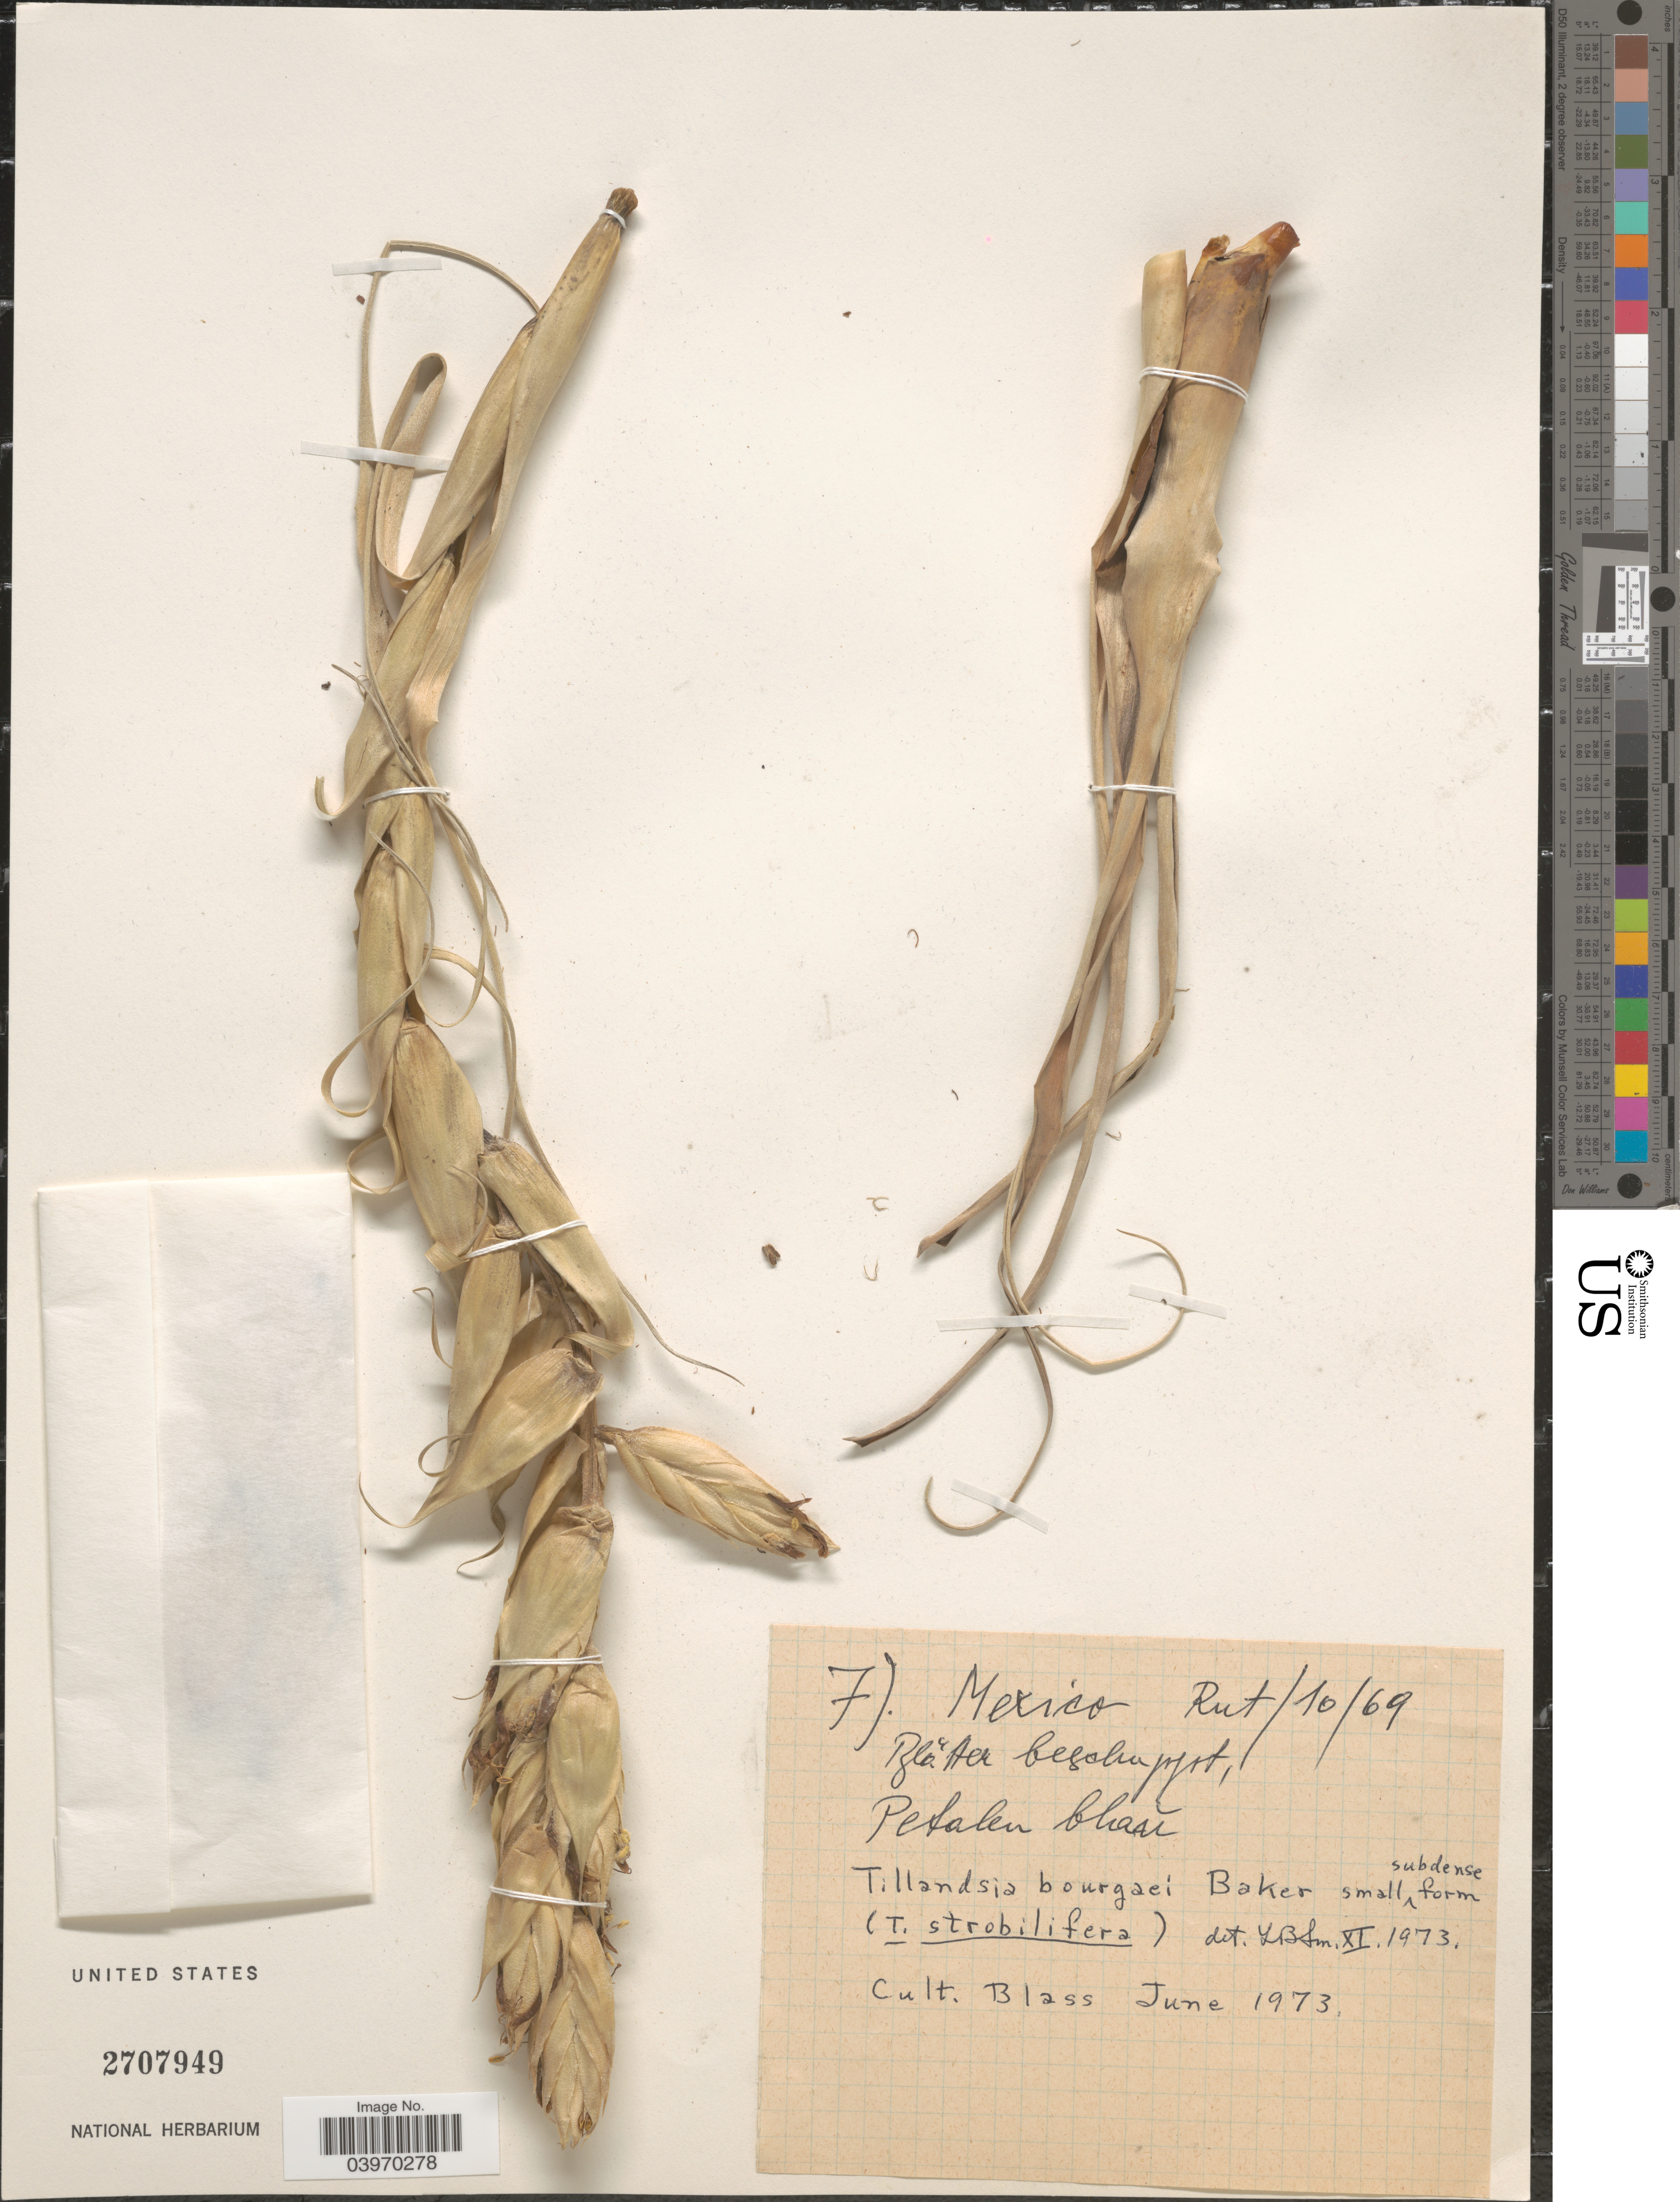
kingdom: Plantae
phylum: Tracheophyta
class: Liliopsida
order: Poales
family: Bromeliaceae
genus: Tillandsia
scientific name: Tillandsia bourgaei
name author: Baker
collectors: Blass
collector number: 7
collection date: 1973-06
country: Mexico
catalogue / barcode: US 2707949